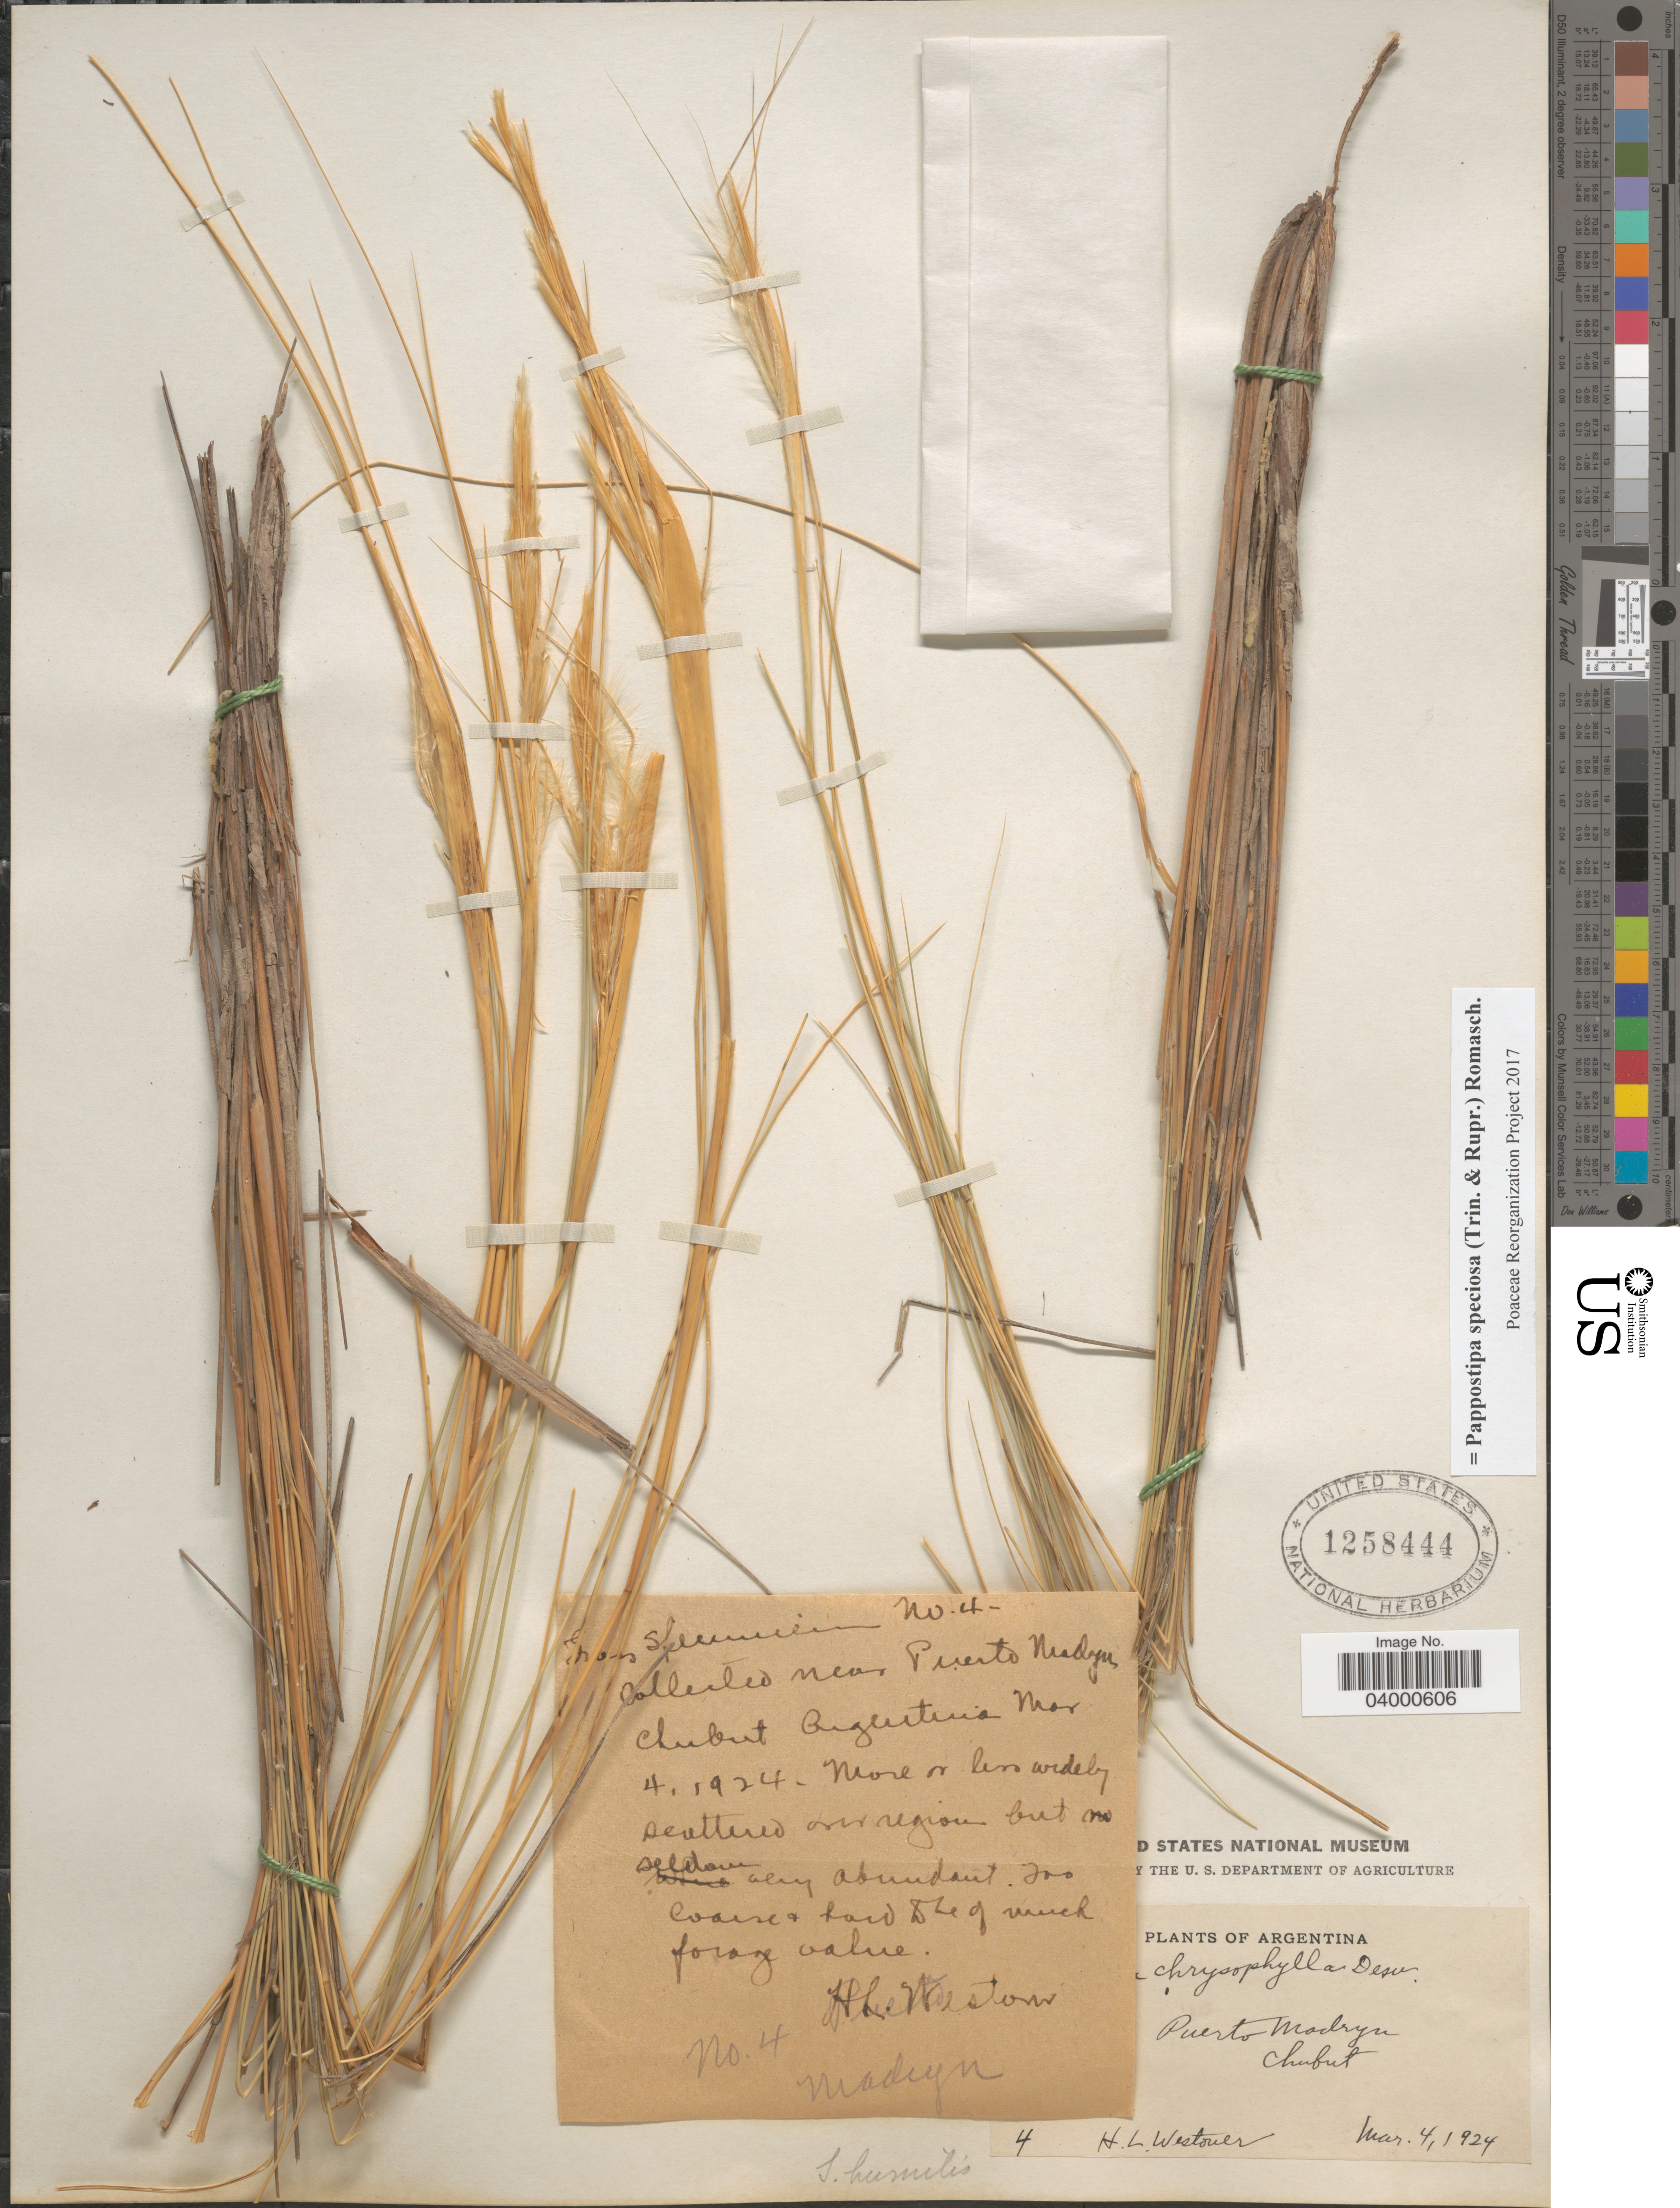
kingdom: Plantae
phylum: Tracheophyta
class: Liliopsida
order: Poales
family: Poaceae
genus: Pappostipa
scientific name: Pappostipa speciosa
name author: (Trin. & Rupr.) Romasch.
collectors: H. Westover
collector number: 4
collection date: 1924-03-04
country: Argentina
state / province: Chubut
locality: Near Puerto Madryn.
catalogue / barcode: US 1258444